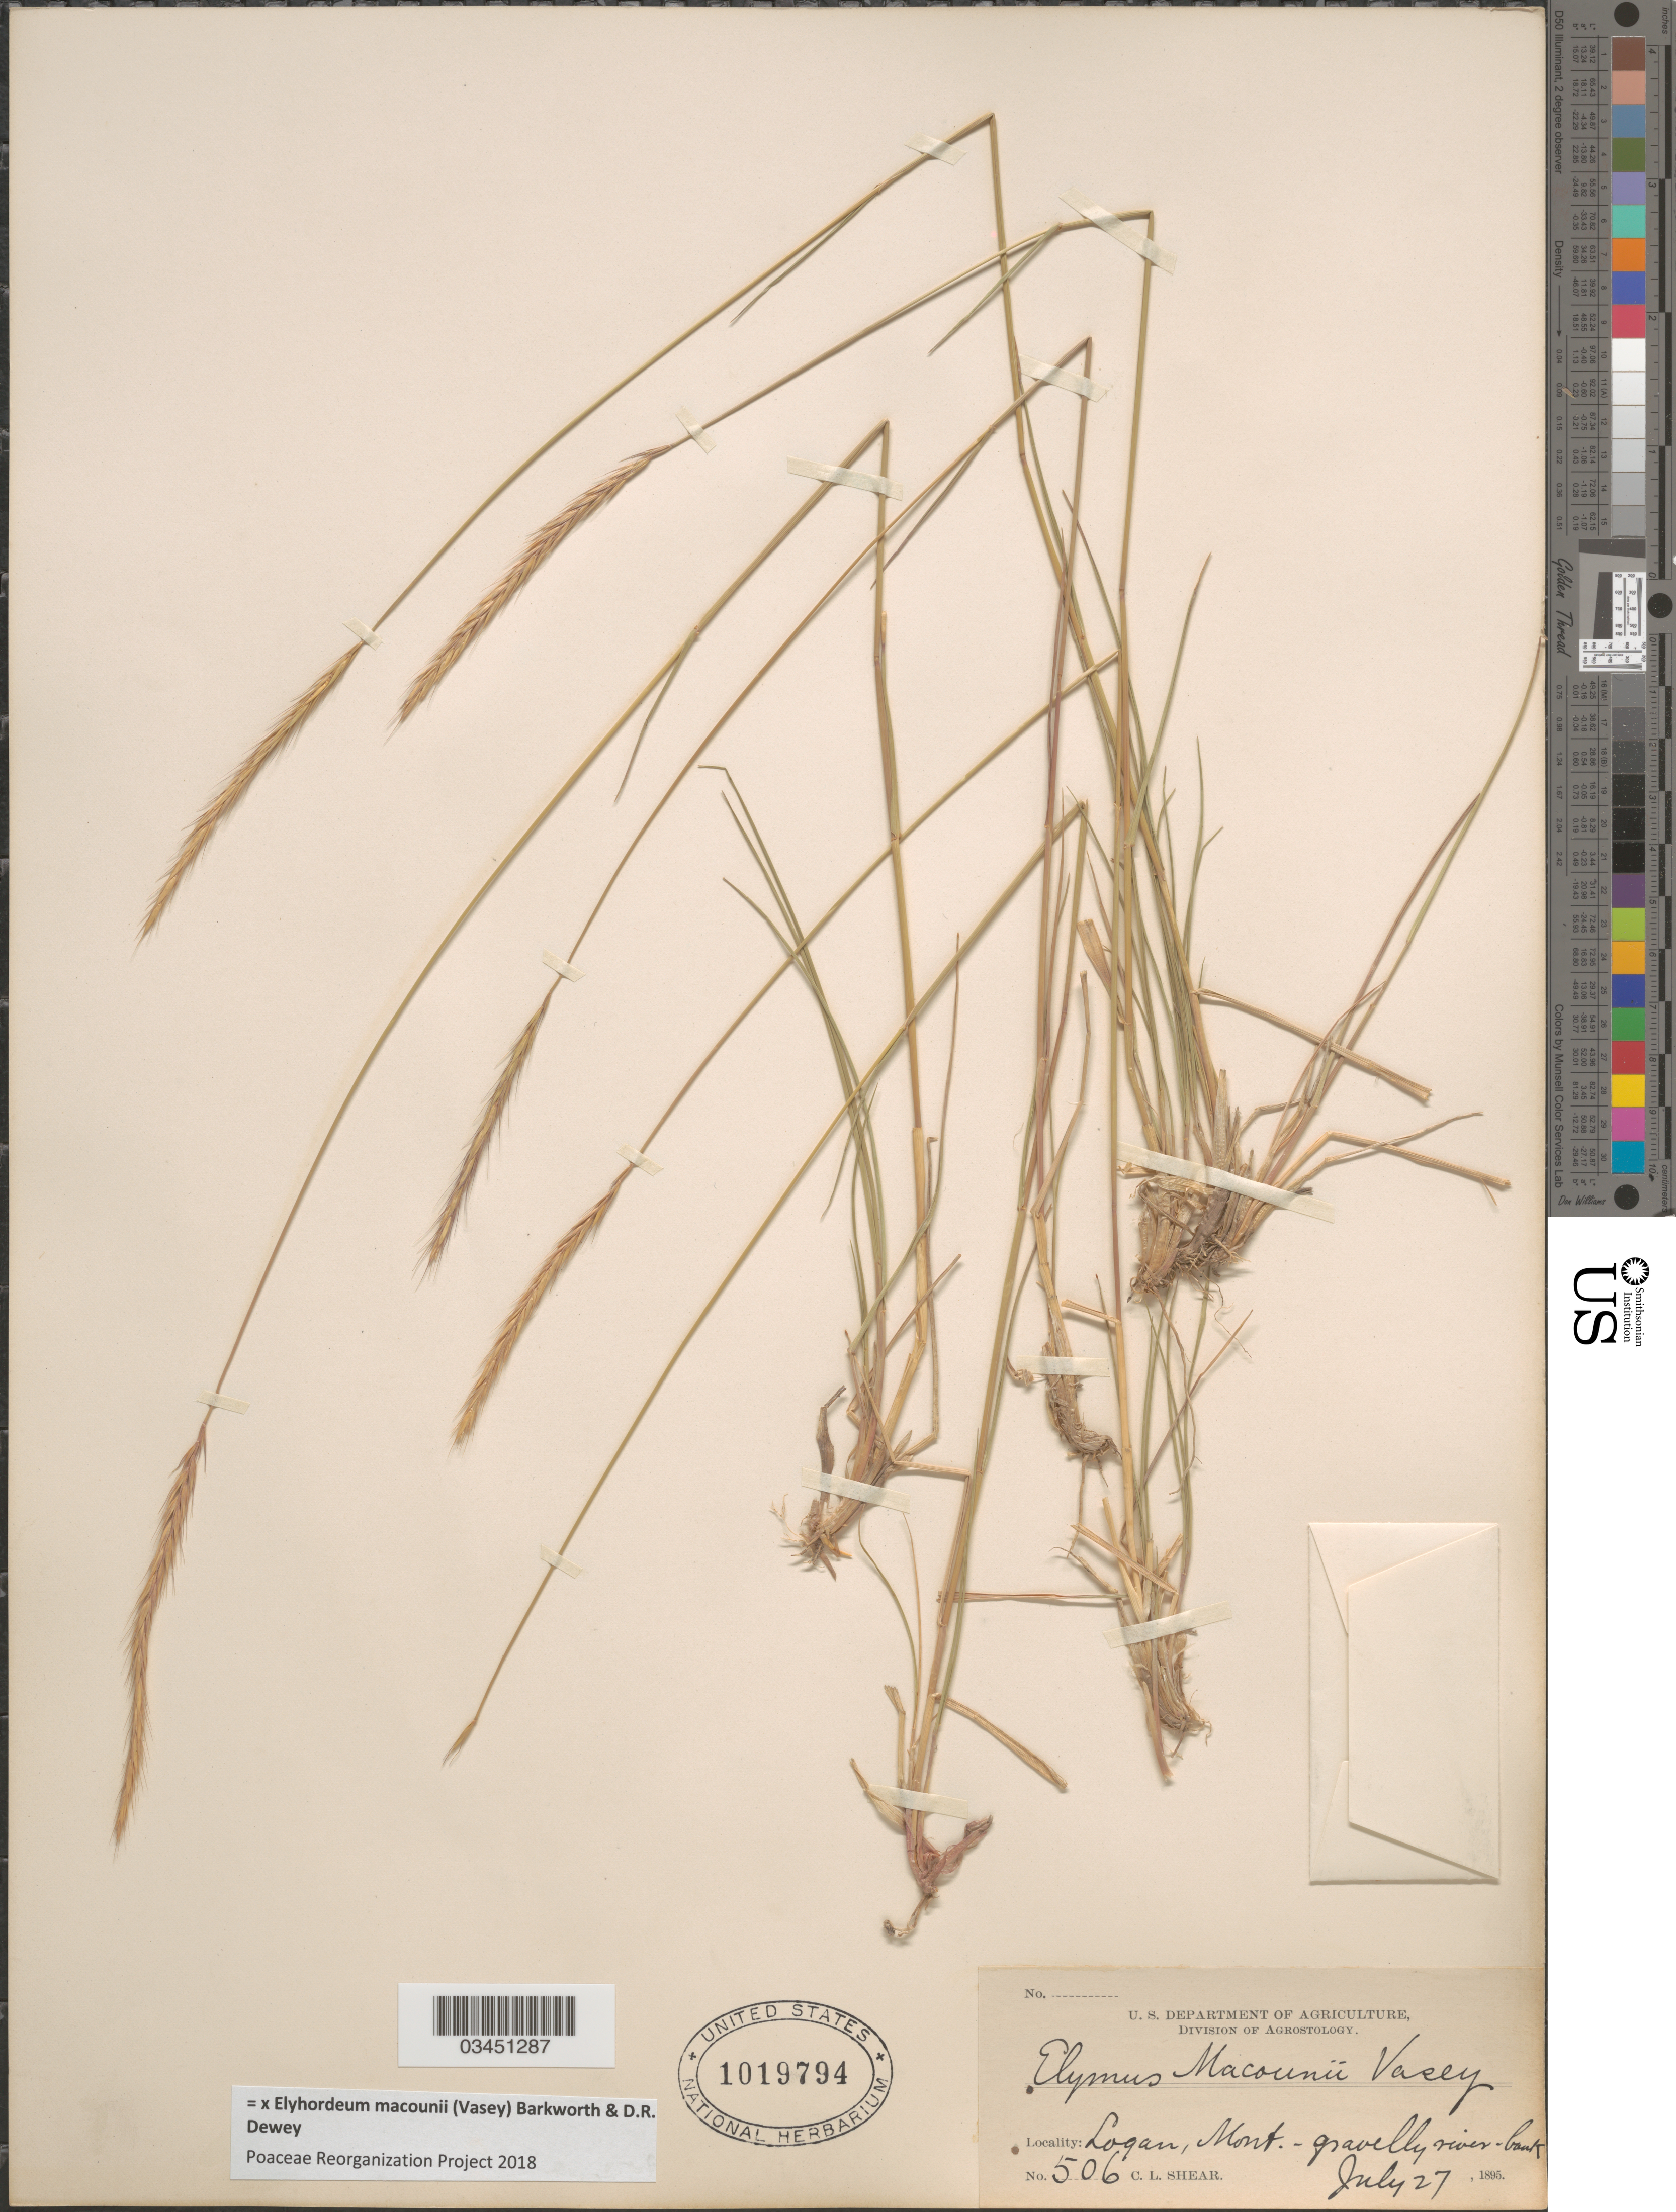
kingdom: Plantae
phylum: Tracheophyta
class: Liliopsida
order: Poales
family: Poaceae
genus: Elyhordeum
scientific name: x Elyhordeum macounii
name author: (Vasey) Barkworth & Dewey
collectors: C. L. Shear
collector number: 506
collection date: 1895-07-27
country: United States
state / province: Montana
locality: Logan.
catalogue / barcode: US 1019794